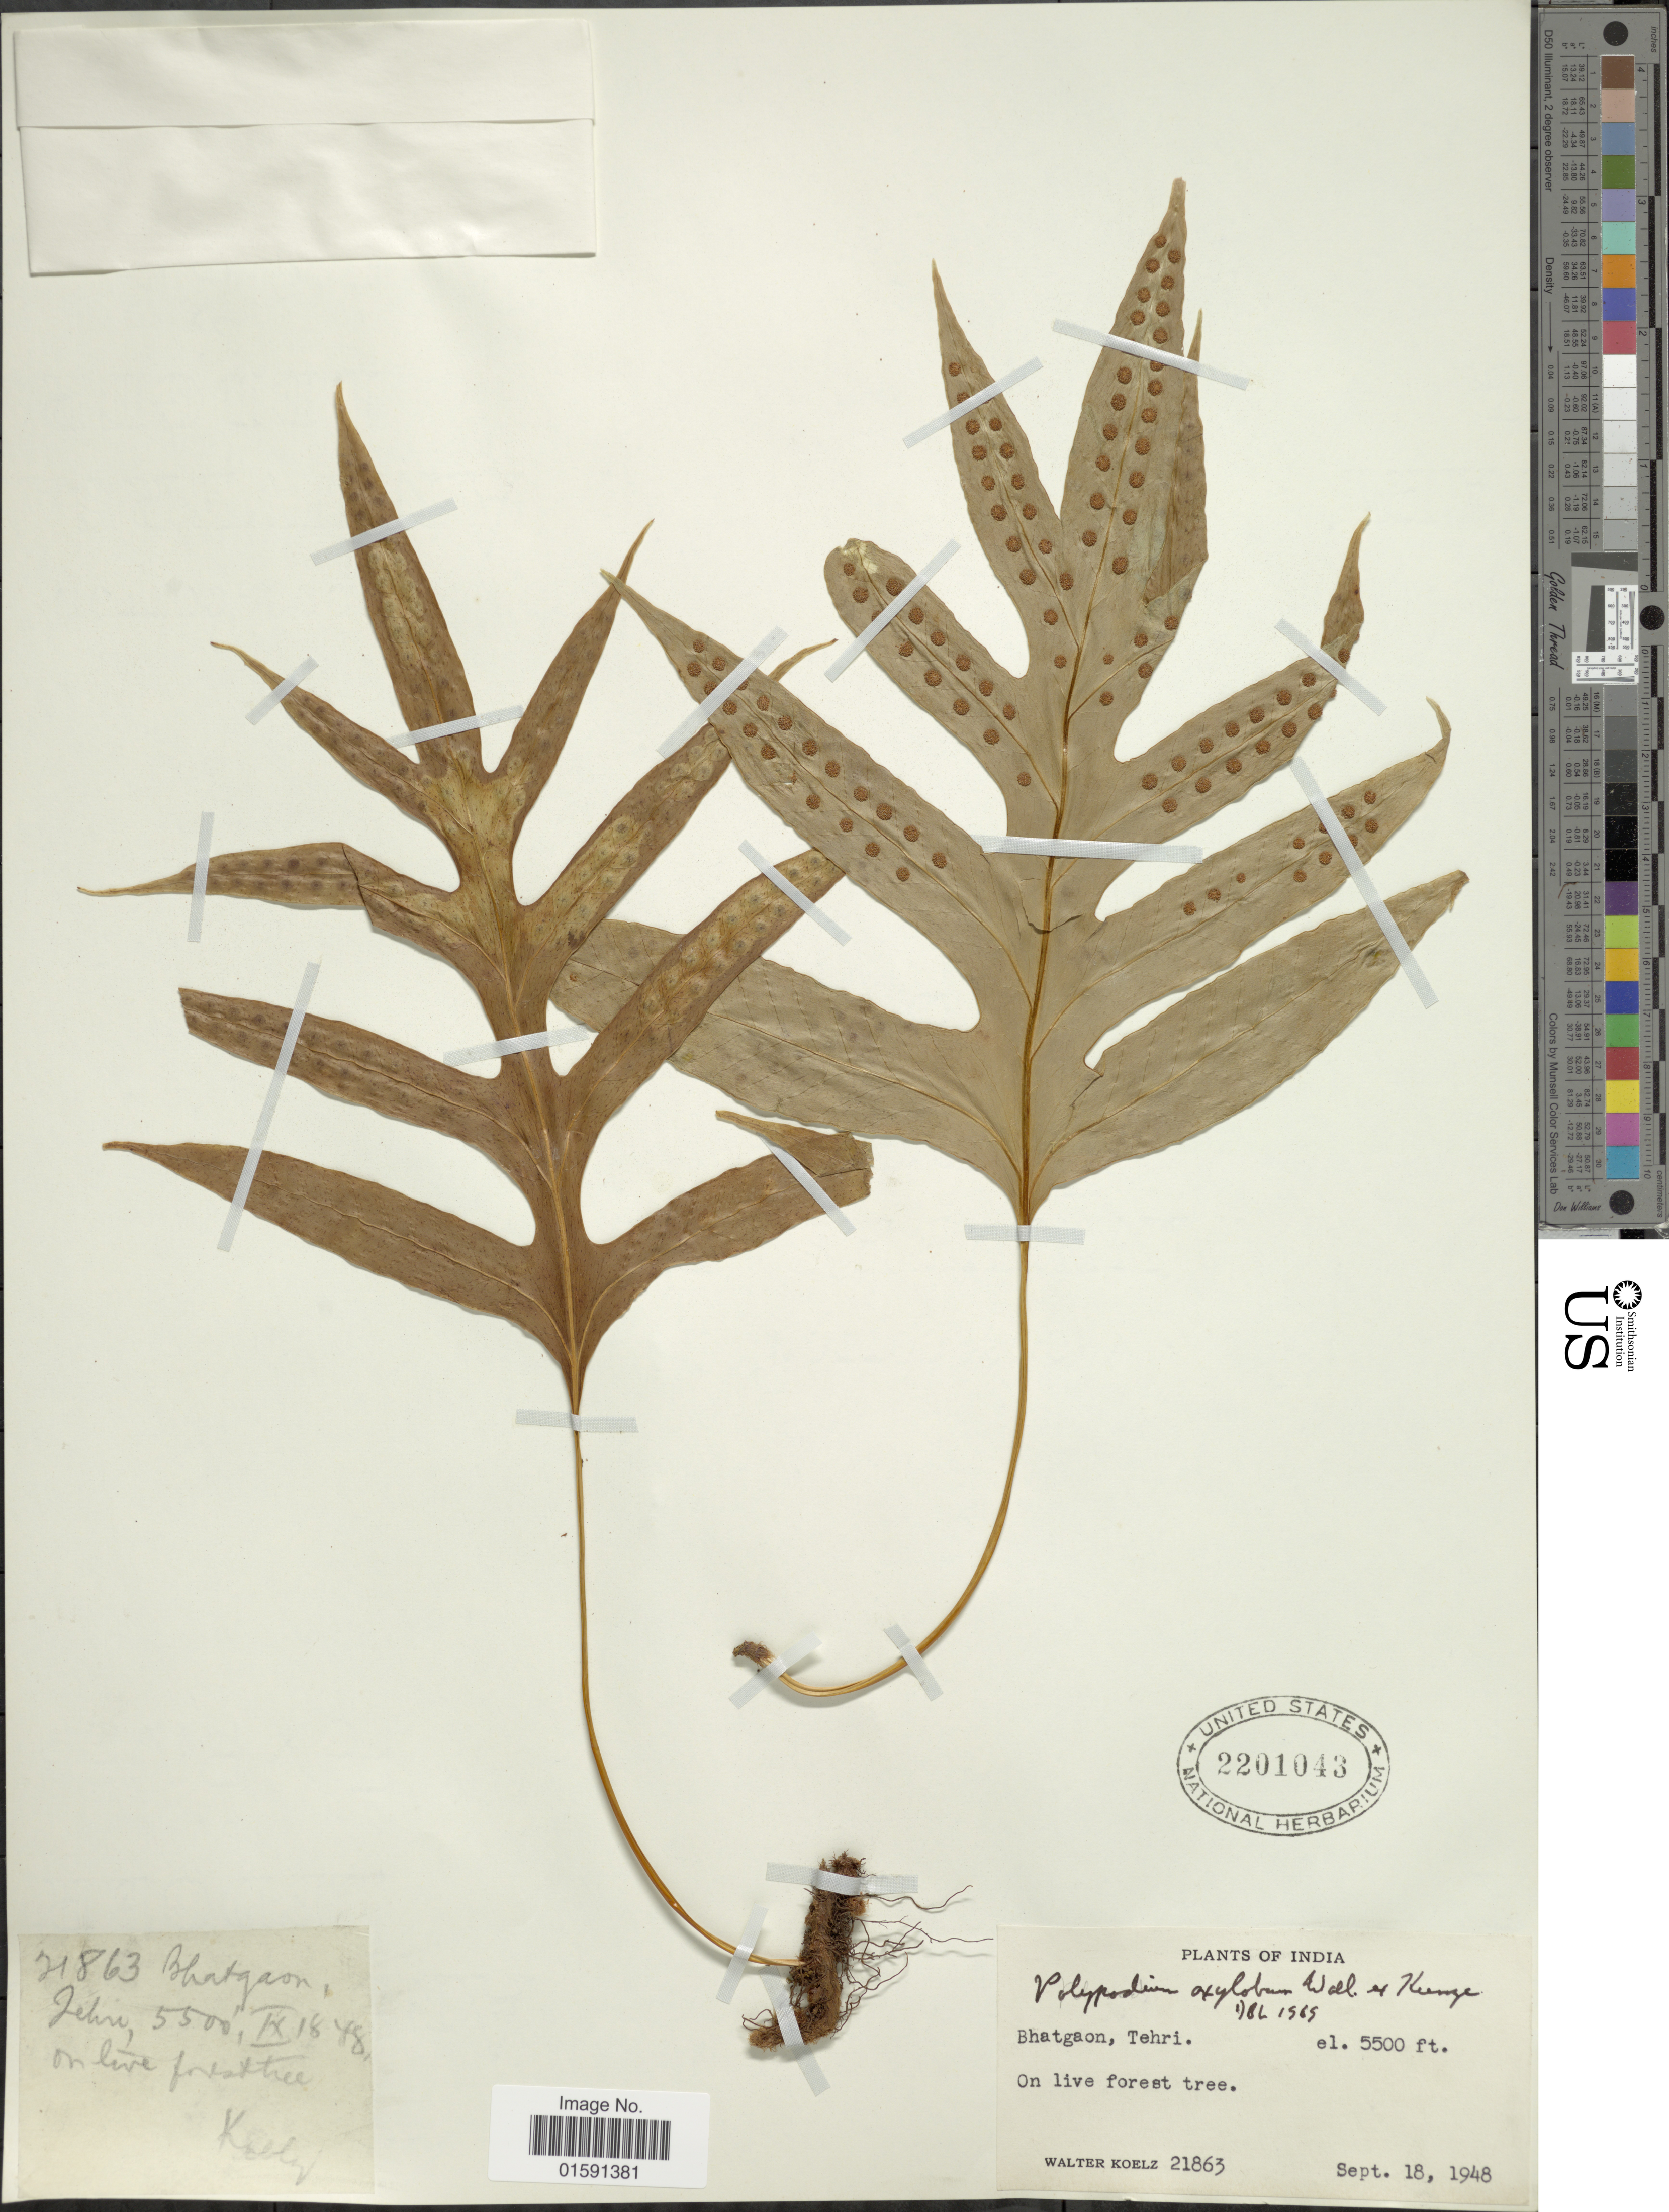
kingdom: Plantae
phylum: Tracheophyta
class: Polypodiopsida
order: Polypodiales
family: Polypodiaceae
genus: Selliguea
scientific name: Selliguea oxyloba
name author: (Wall. ex Kunze) Fraser-Jenk.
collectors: W. N. Koelz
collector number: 21863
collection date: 1948-09-18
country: India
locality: Bhatgaon, Tehri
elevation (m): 1676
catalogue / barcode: US 2201043